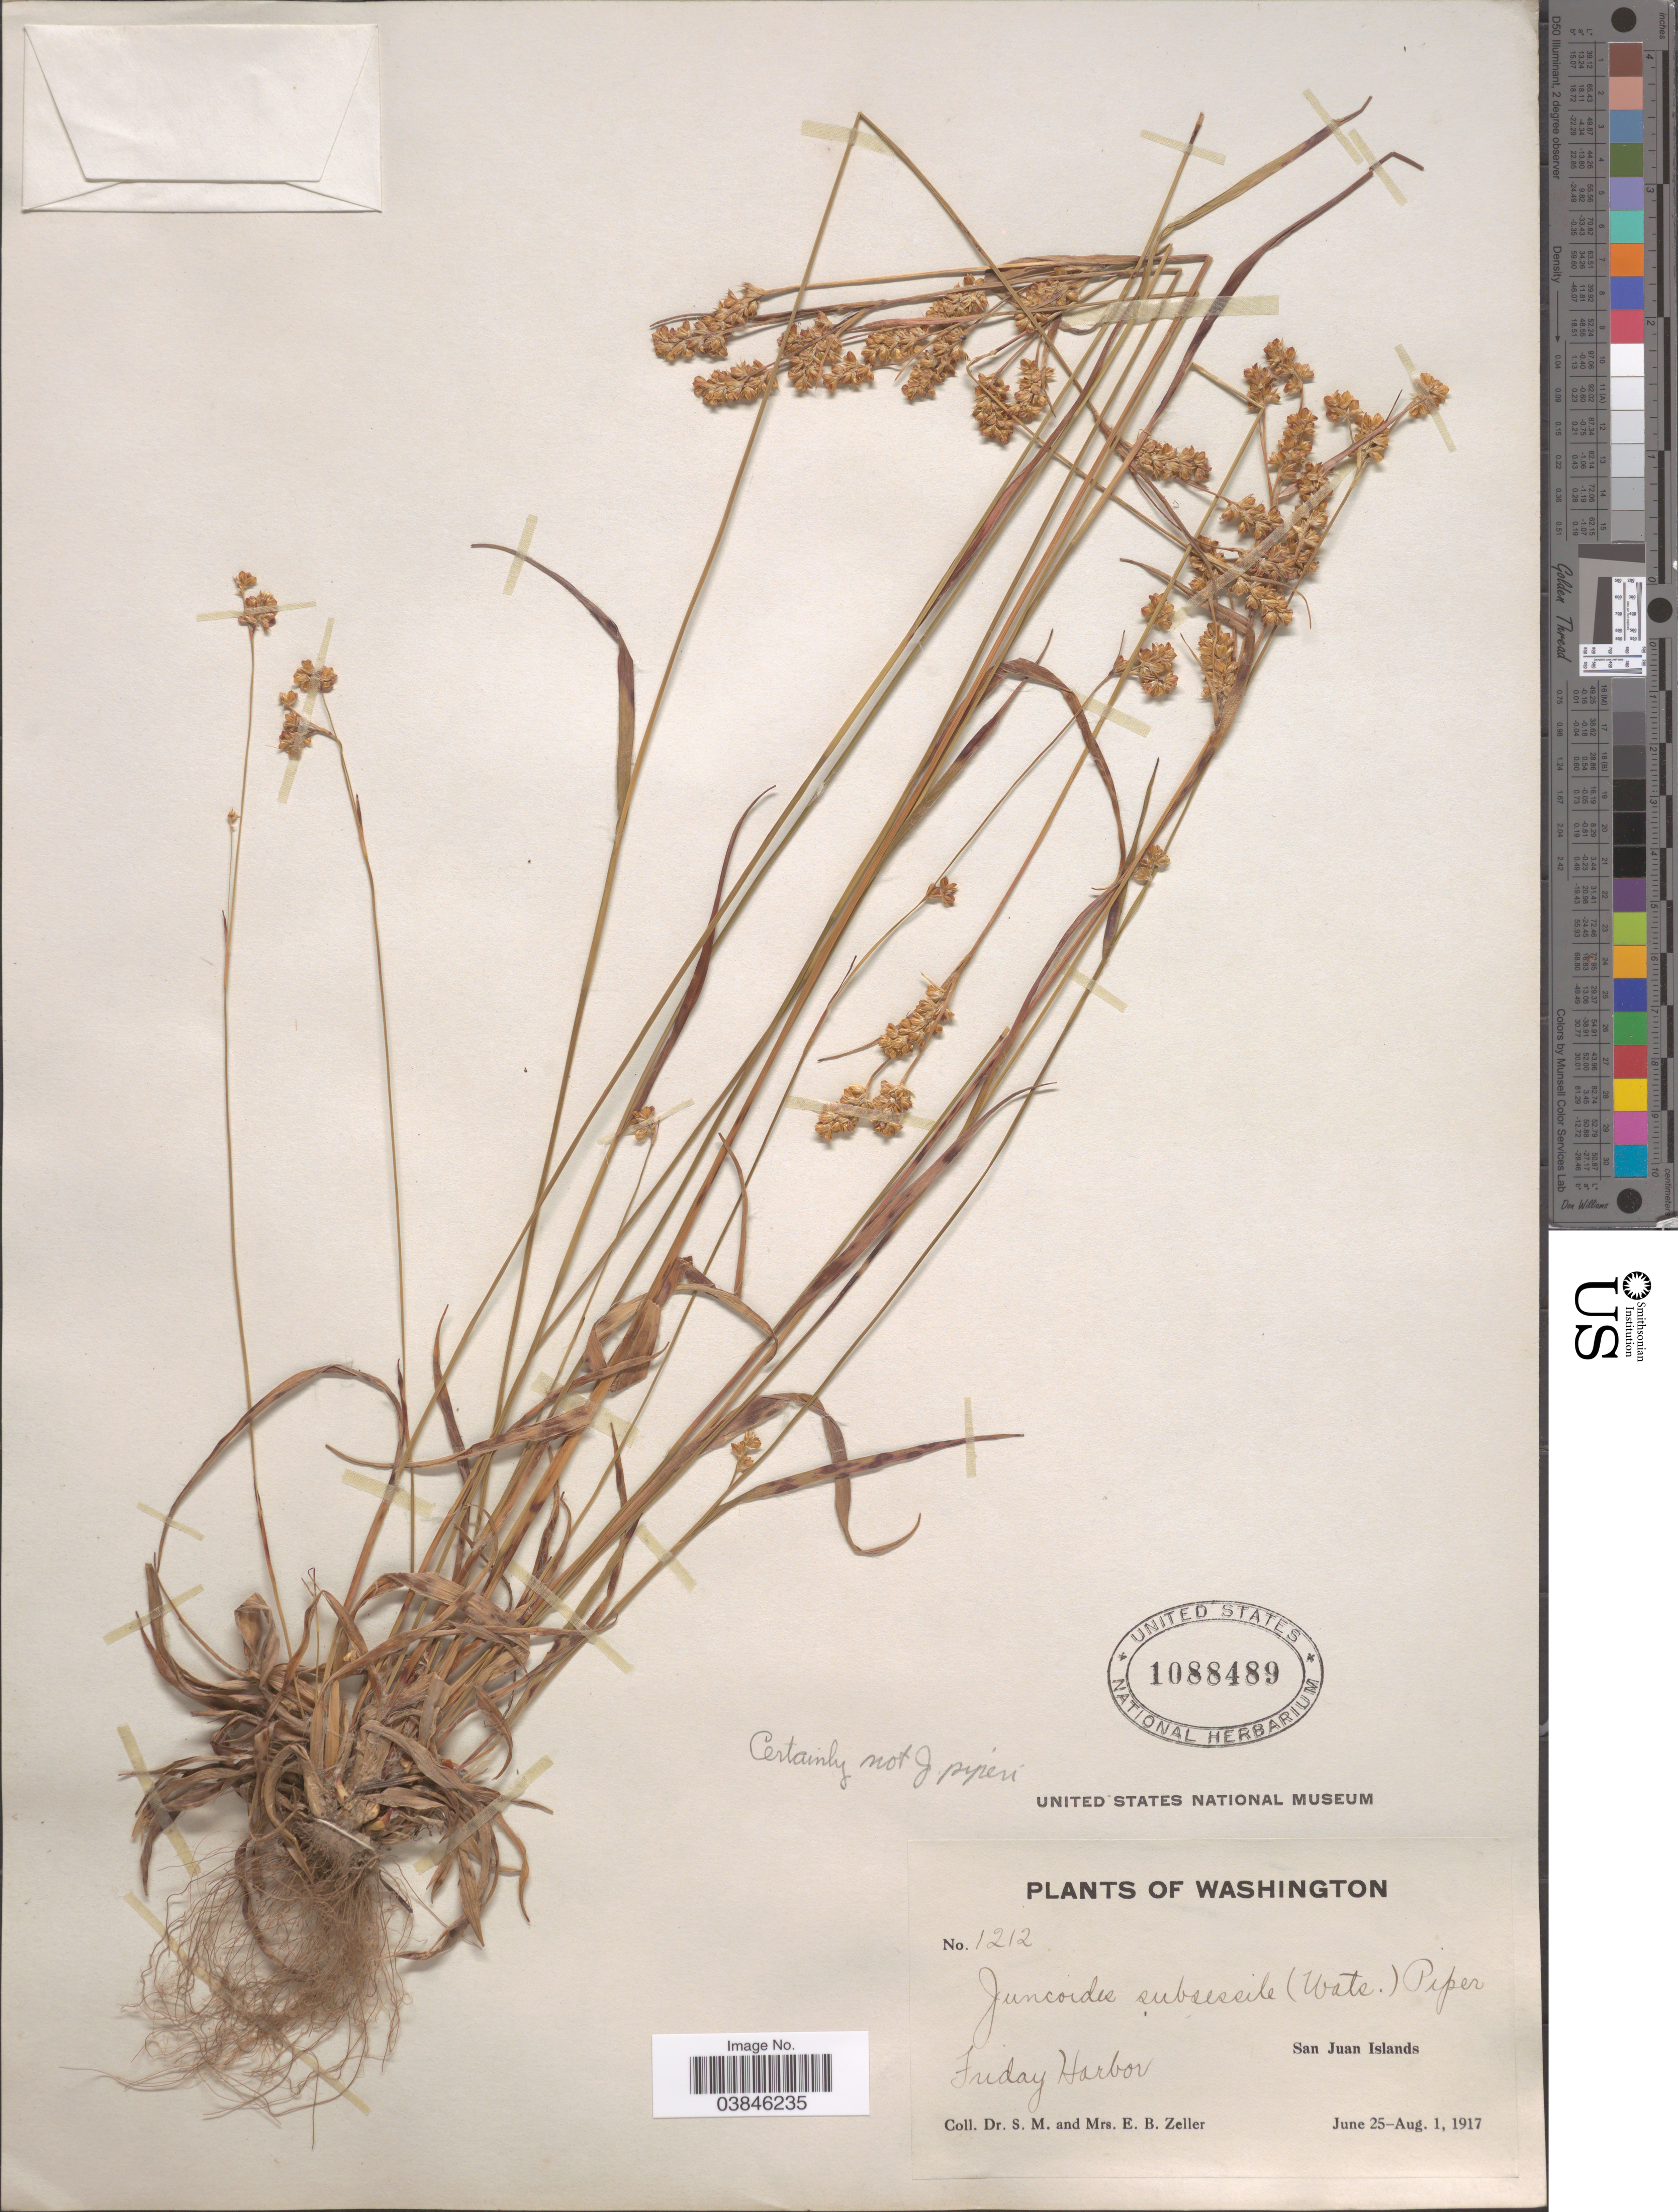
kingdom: Plantae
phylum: Tracheophyta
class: Liliopsida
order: Poales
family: Juncaceae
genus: Luzula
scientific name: Luzula multiflora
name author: (Ehrh.) Lej.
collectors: S. Zeller & E. Zeller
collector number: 1212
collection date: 1917-06-25/1917-08-01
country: United States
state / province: Washington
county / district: San Juan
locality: Friday Harbor, San Juan Islands.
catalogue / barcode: US 1088489